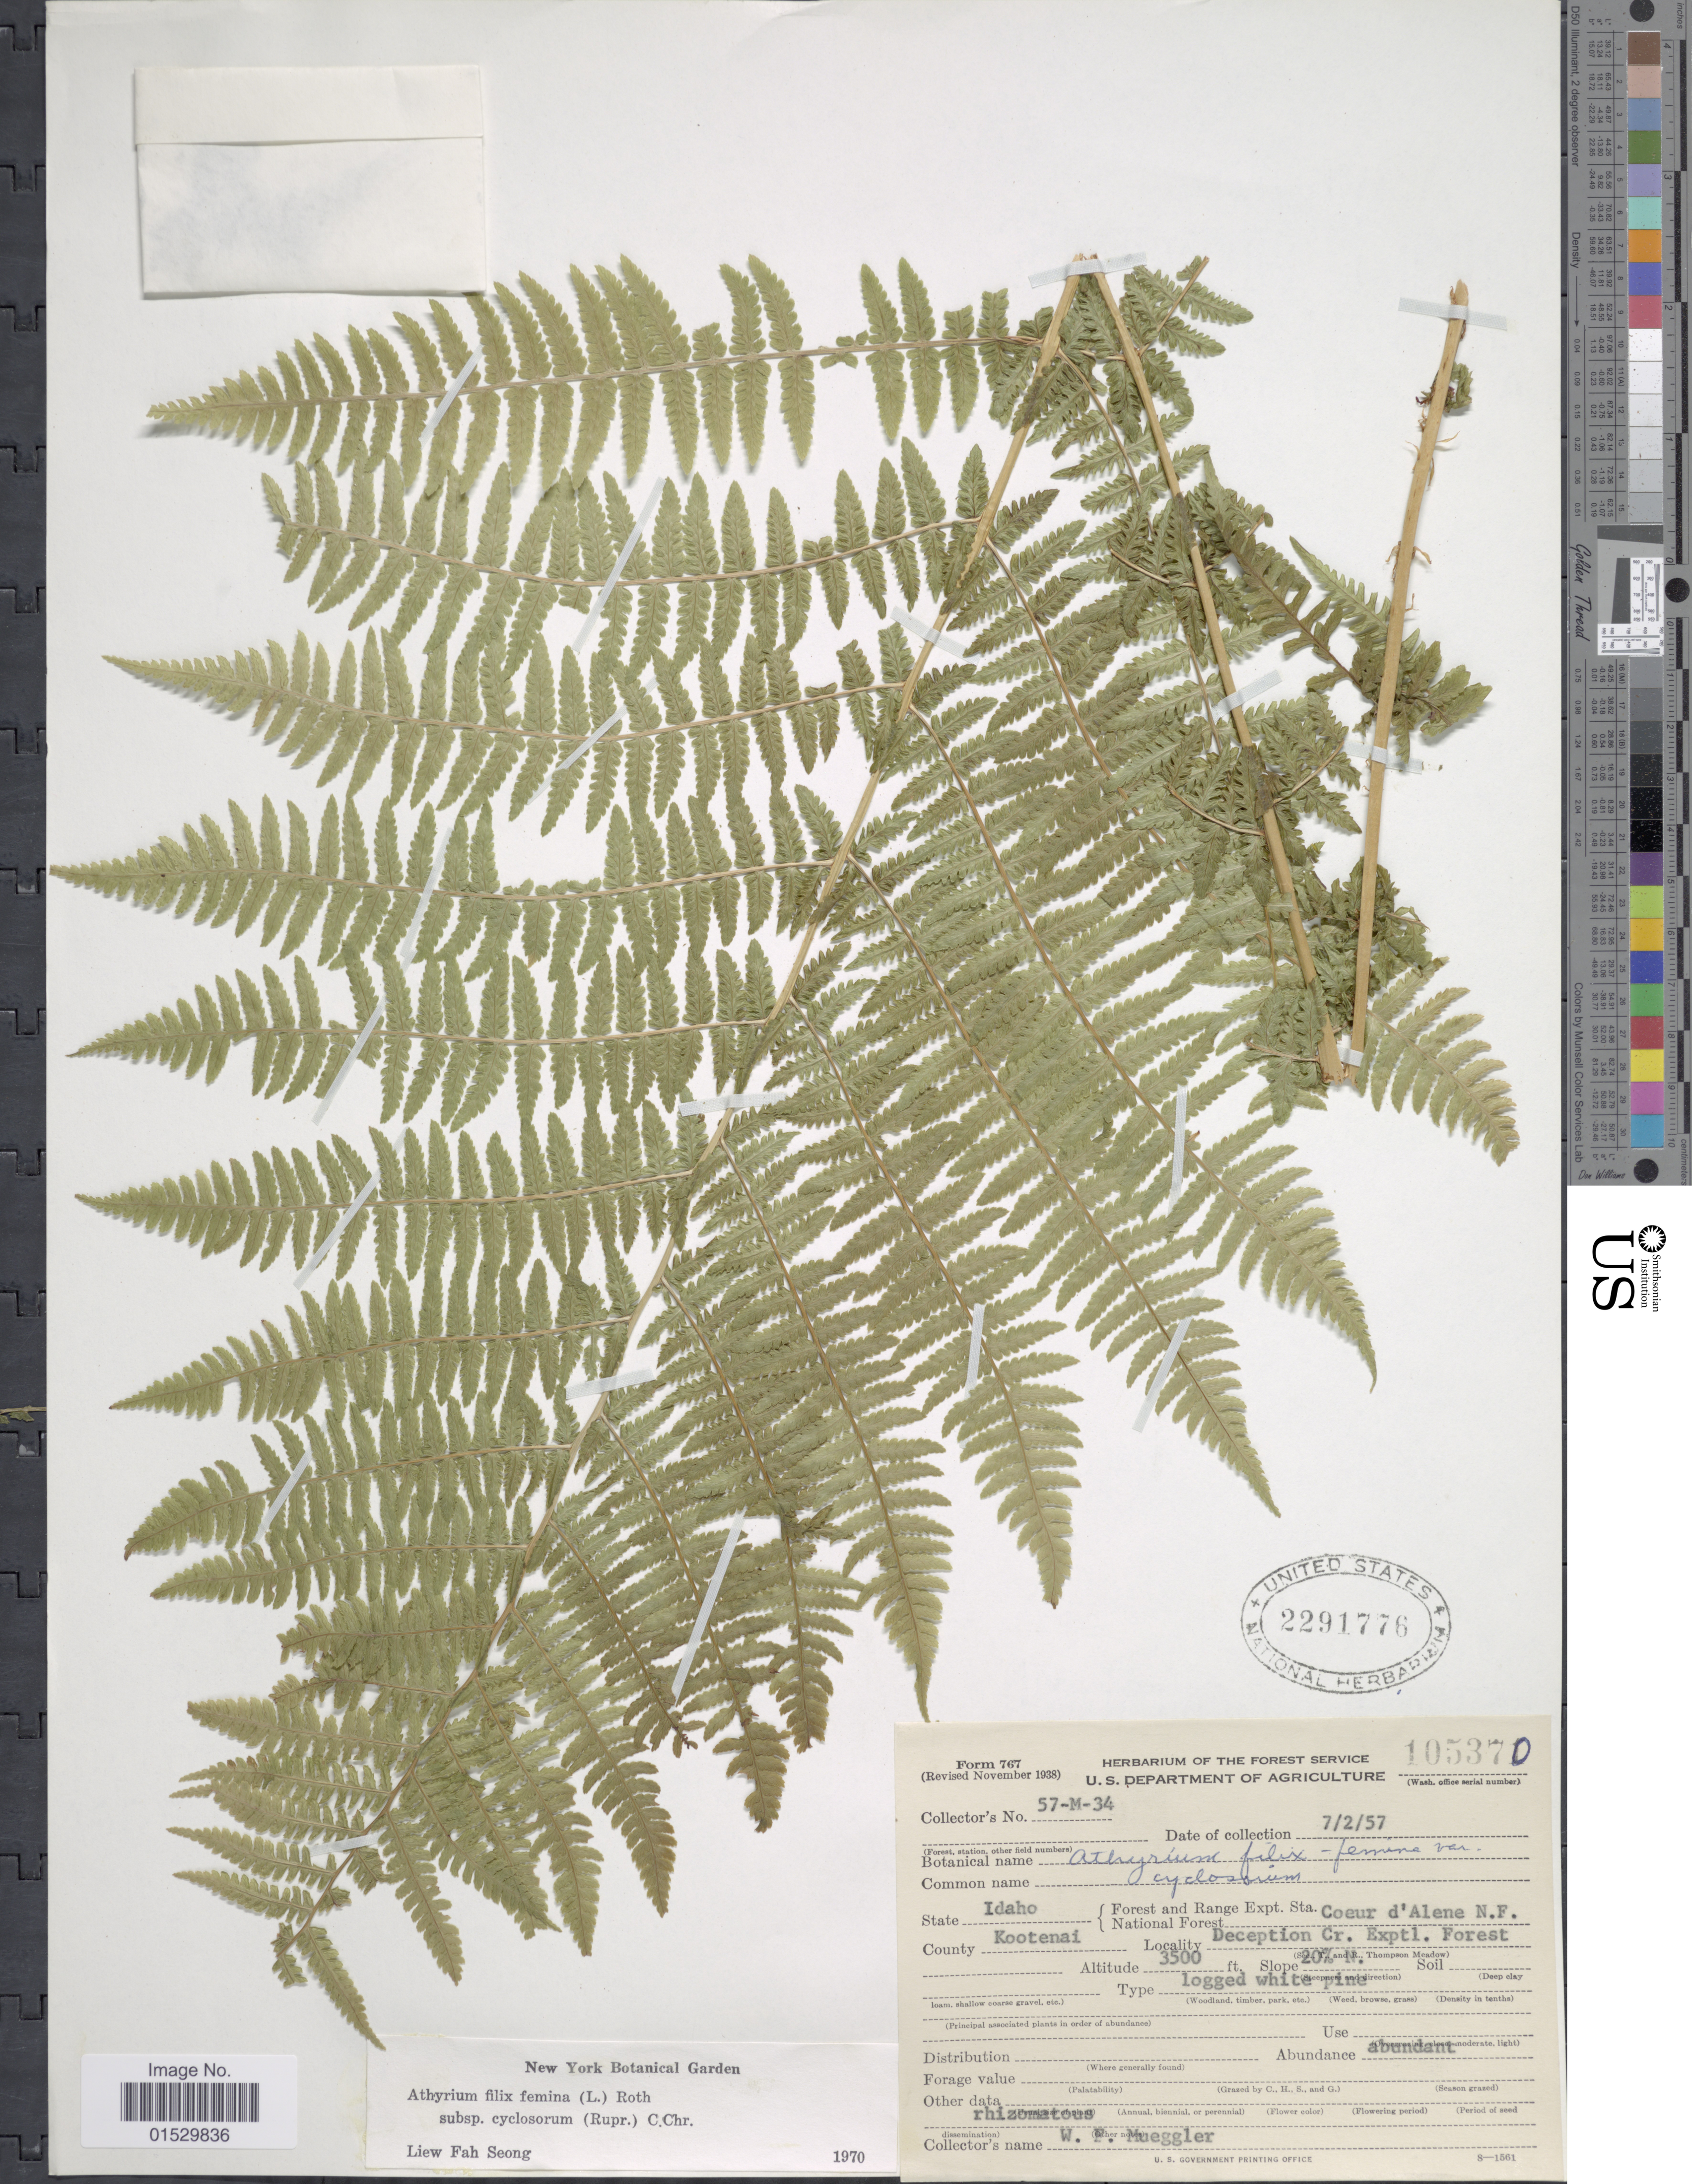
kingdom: Plantae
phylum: Tracheophyta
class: Polypodiopsida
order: Polypodiales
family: Athyriaceae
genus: Athyrium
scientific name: Athyrium filix-femina subsp. cyclosorum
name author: (Rupr.) C. Chr.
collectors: W. Mueggler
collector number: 57-M-34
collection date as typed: Transcribed d/m/y: 2/7/57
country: United States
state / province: Idaho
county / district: Kootenai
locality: Coeur d'Alene N.F. Kootenai, Deception Cr. Exptl. Forest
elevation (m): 1067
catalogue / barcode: US 2291776